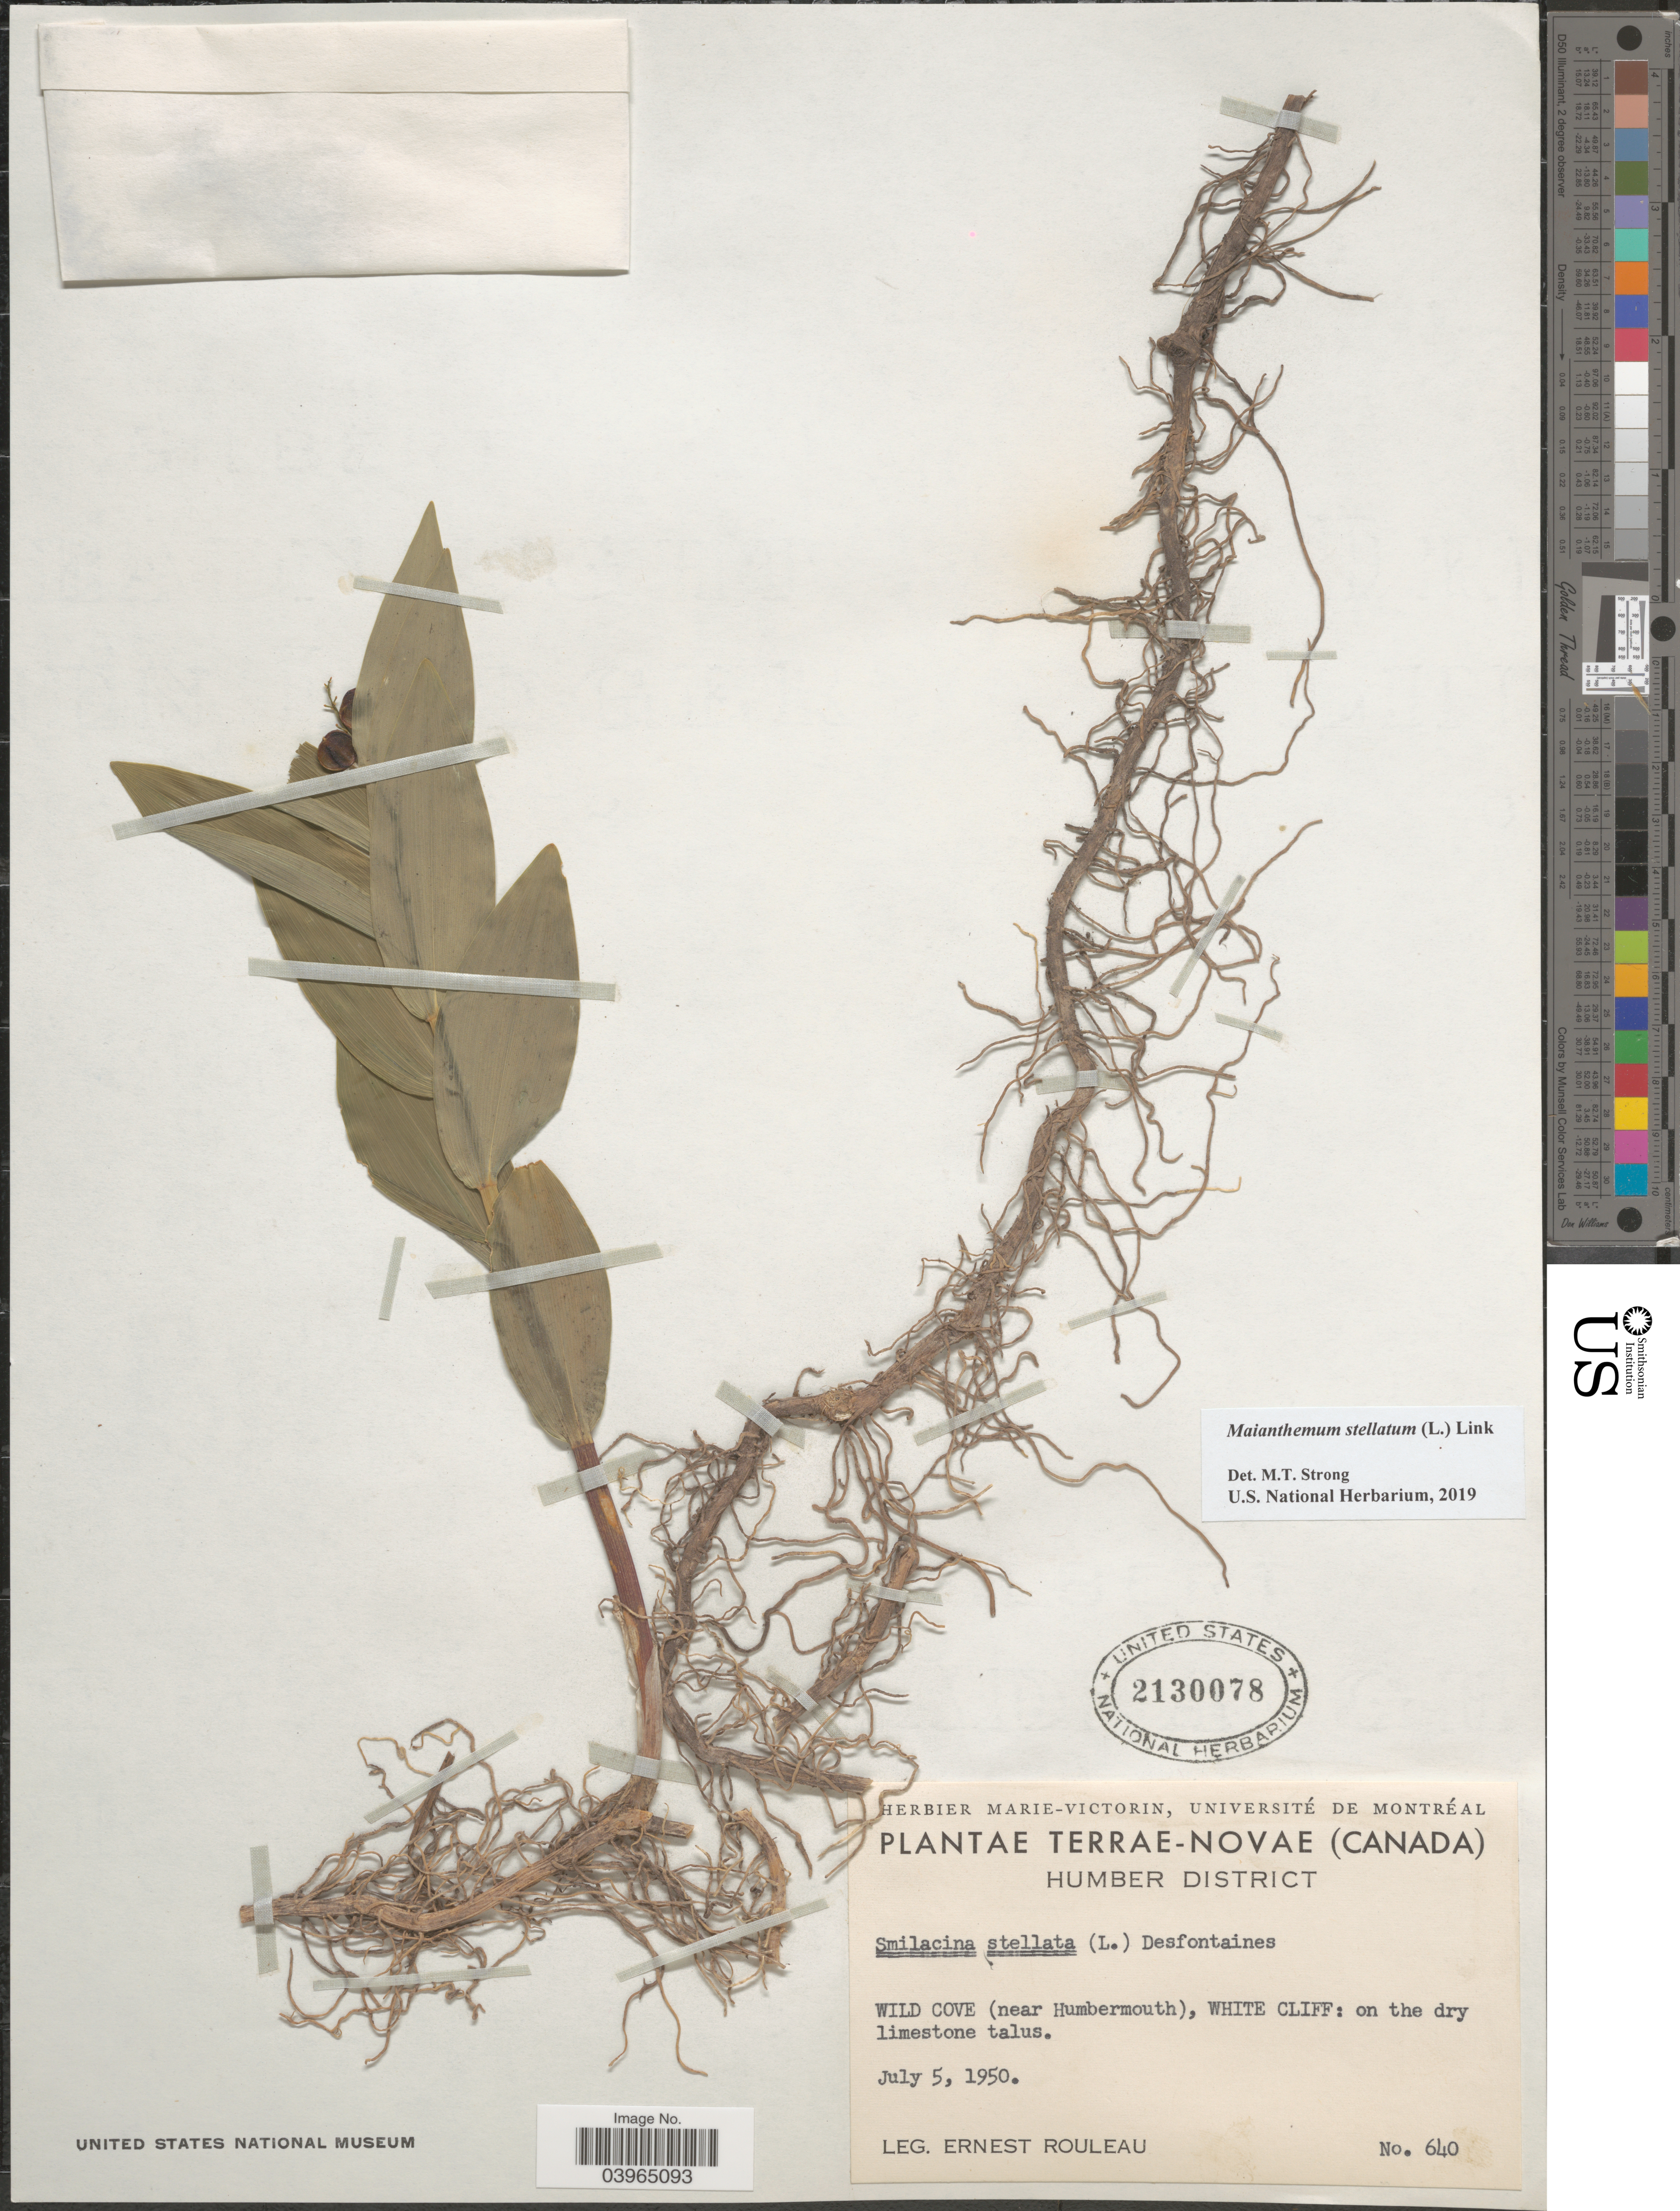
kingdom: Plantae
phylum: Tracheophyta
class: Liliopsida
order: Asparagales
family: Asparagaceae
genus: Maianthemum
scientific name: Maianthemum stellatum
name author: (L.) Link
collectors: J. Rouleau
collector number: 640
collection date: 1950-07-05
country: Canada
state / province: Newfoundland and Labrador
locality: Terrae-Novae. Humber District. Wild Cove (near Humbermouth), White Cliff: on the dry limestone talus.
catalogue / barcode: US 2130078